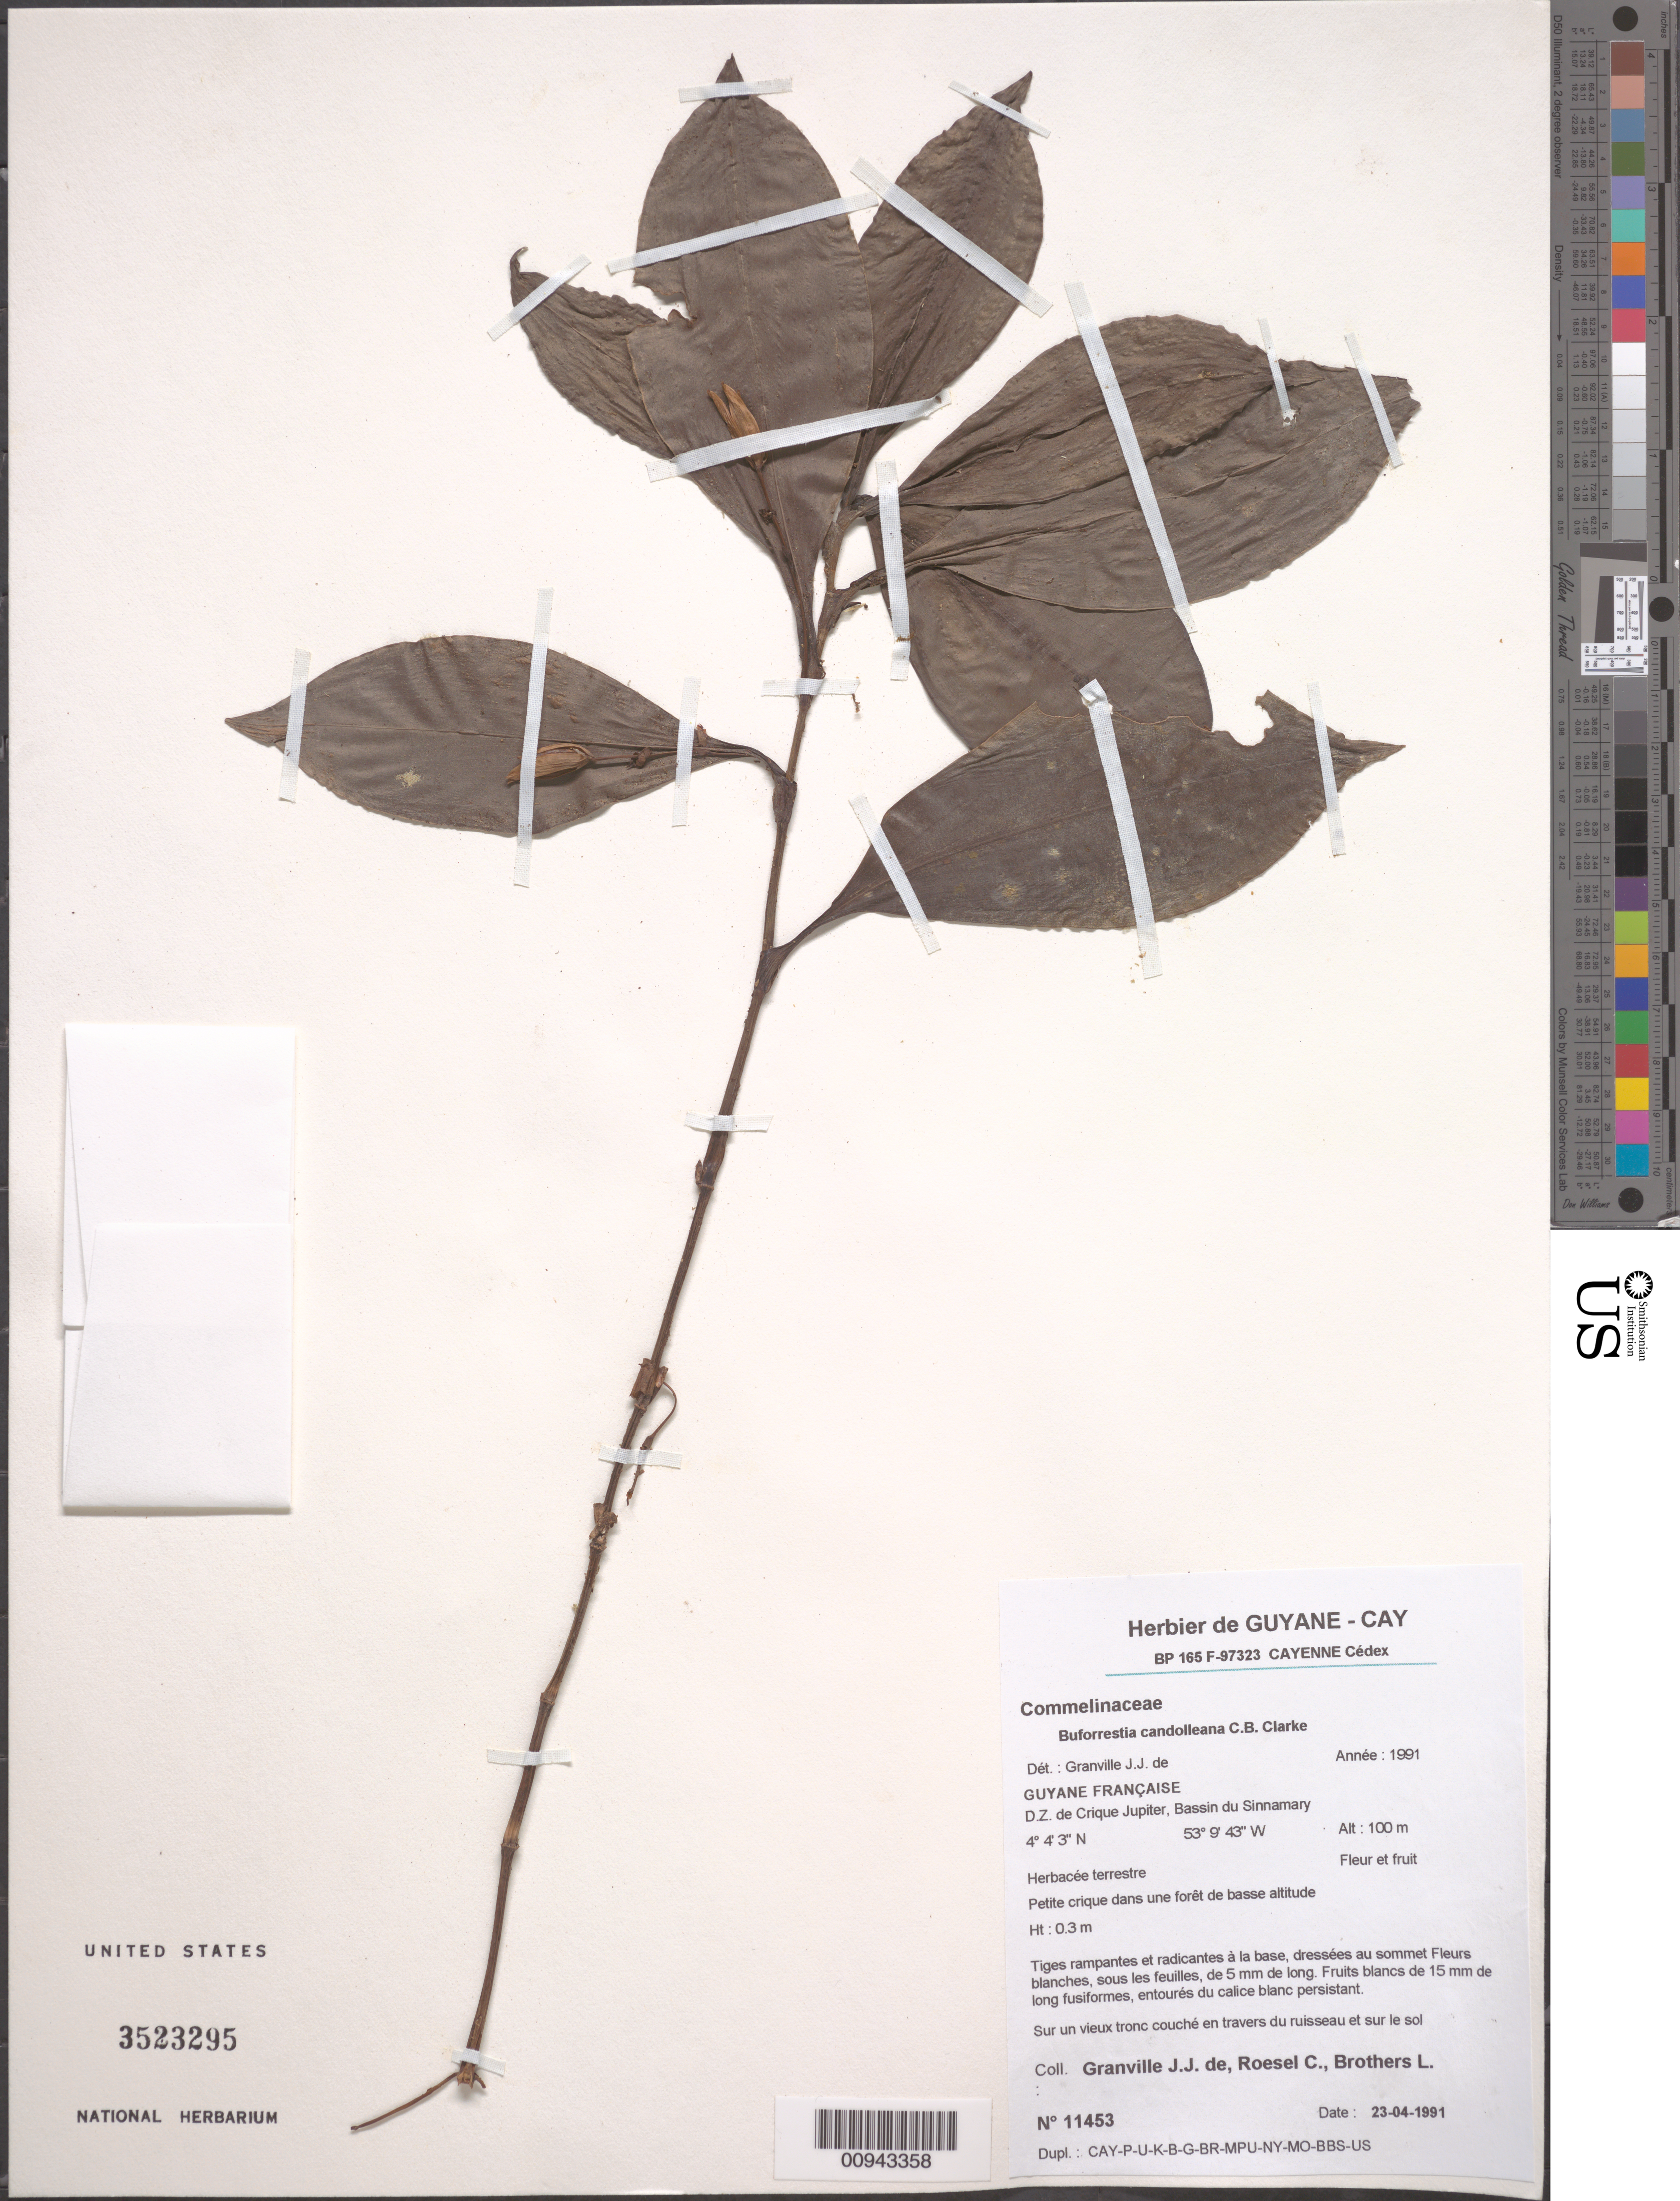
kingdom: Plantae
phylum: Tracheophyta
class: Liliopsida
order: Commelinales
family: Commelinaceae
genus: Buforrestia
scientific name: Buforrestia candolleana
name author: C.B. Clarke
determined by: Granville, J. J. de, (CAY), Institut de Recherche pour le Developpement (IRD) (FRENCH GUIANA)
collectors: J.-J. de Granville, C. S. Roesel & L. Brothers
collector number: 11453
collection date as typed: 23-Apr-91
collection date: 1991-04-23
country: French Guiana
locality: D.Z. de Crique Jupiter, Bassin du Sinnamary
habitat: Petite crique dans une foret de basse altitude. Sur un vieux tronc couche en travers du ruisseau et sur le sol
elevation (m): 100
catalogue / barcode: US 3523295